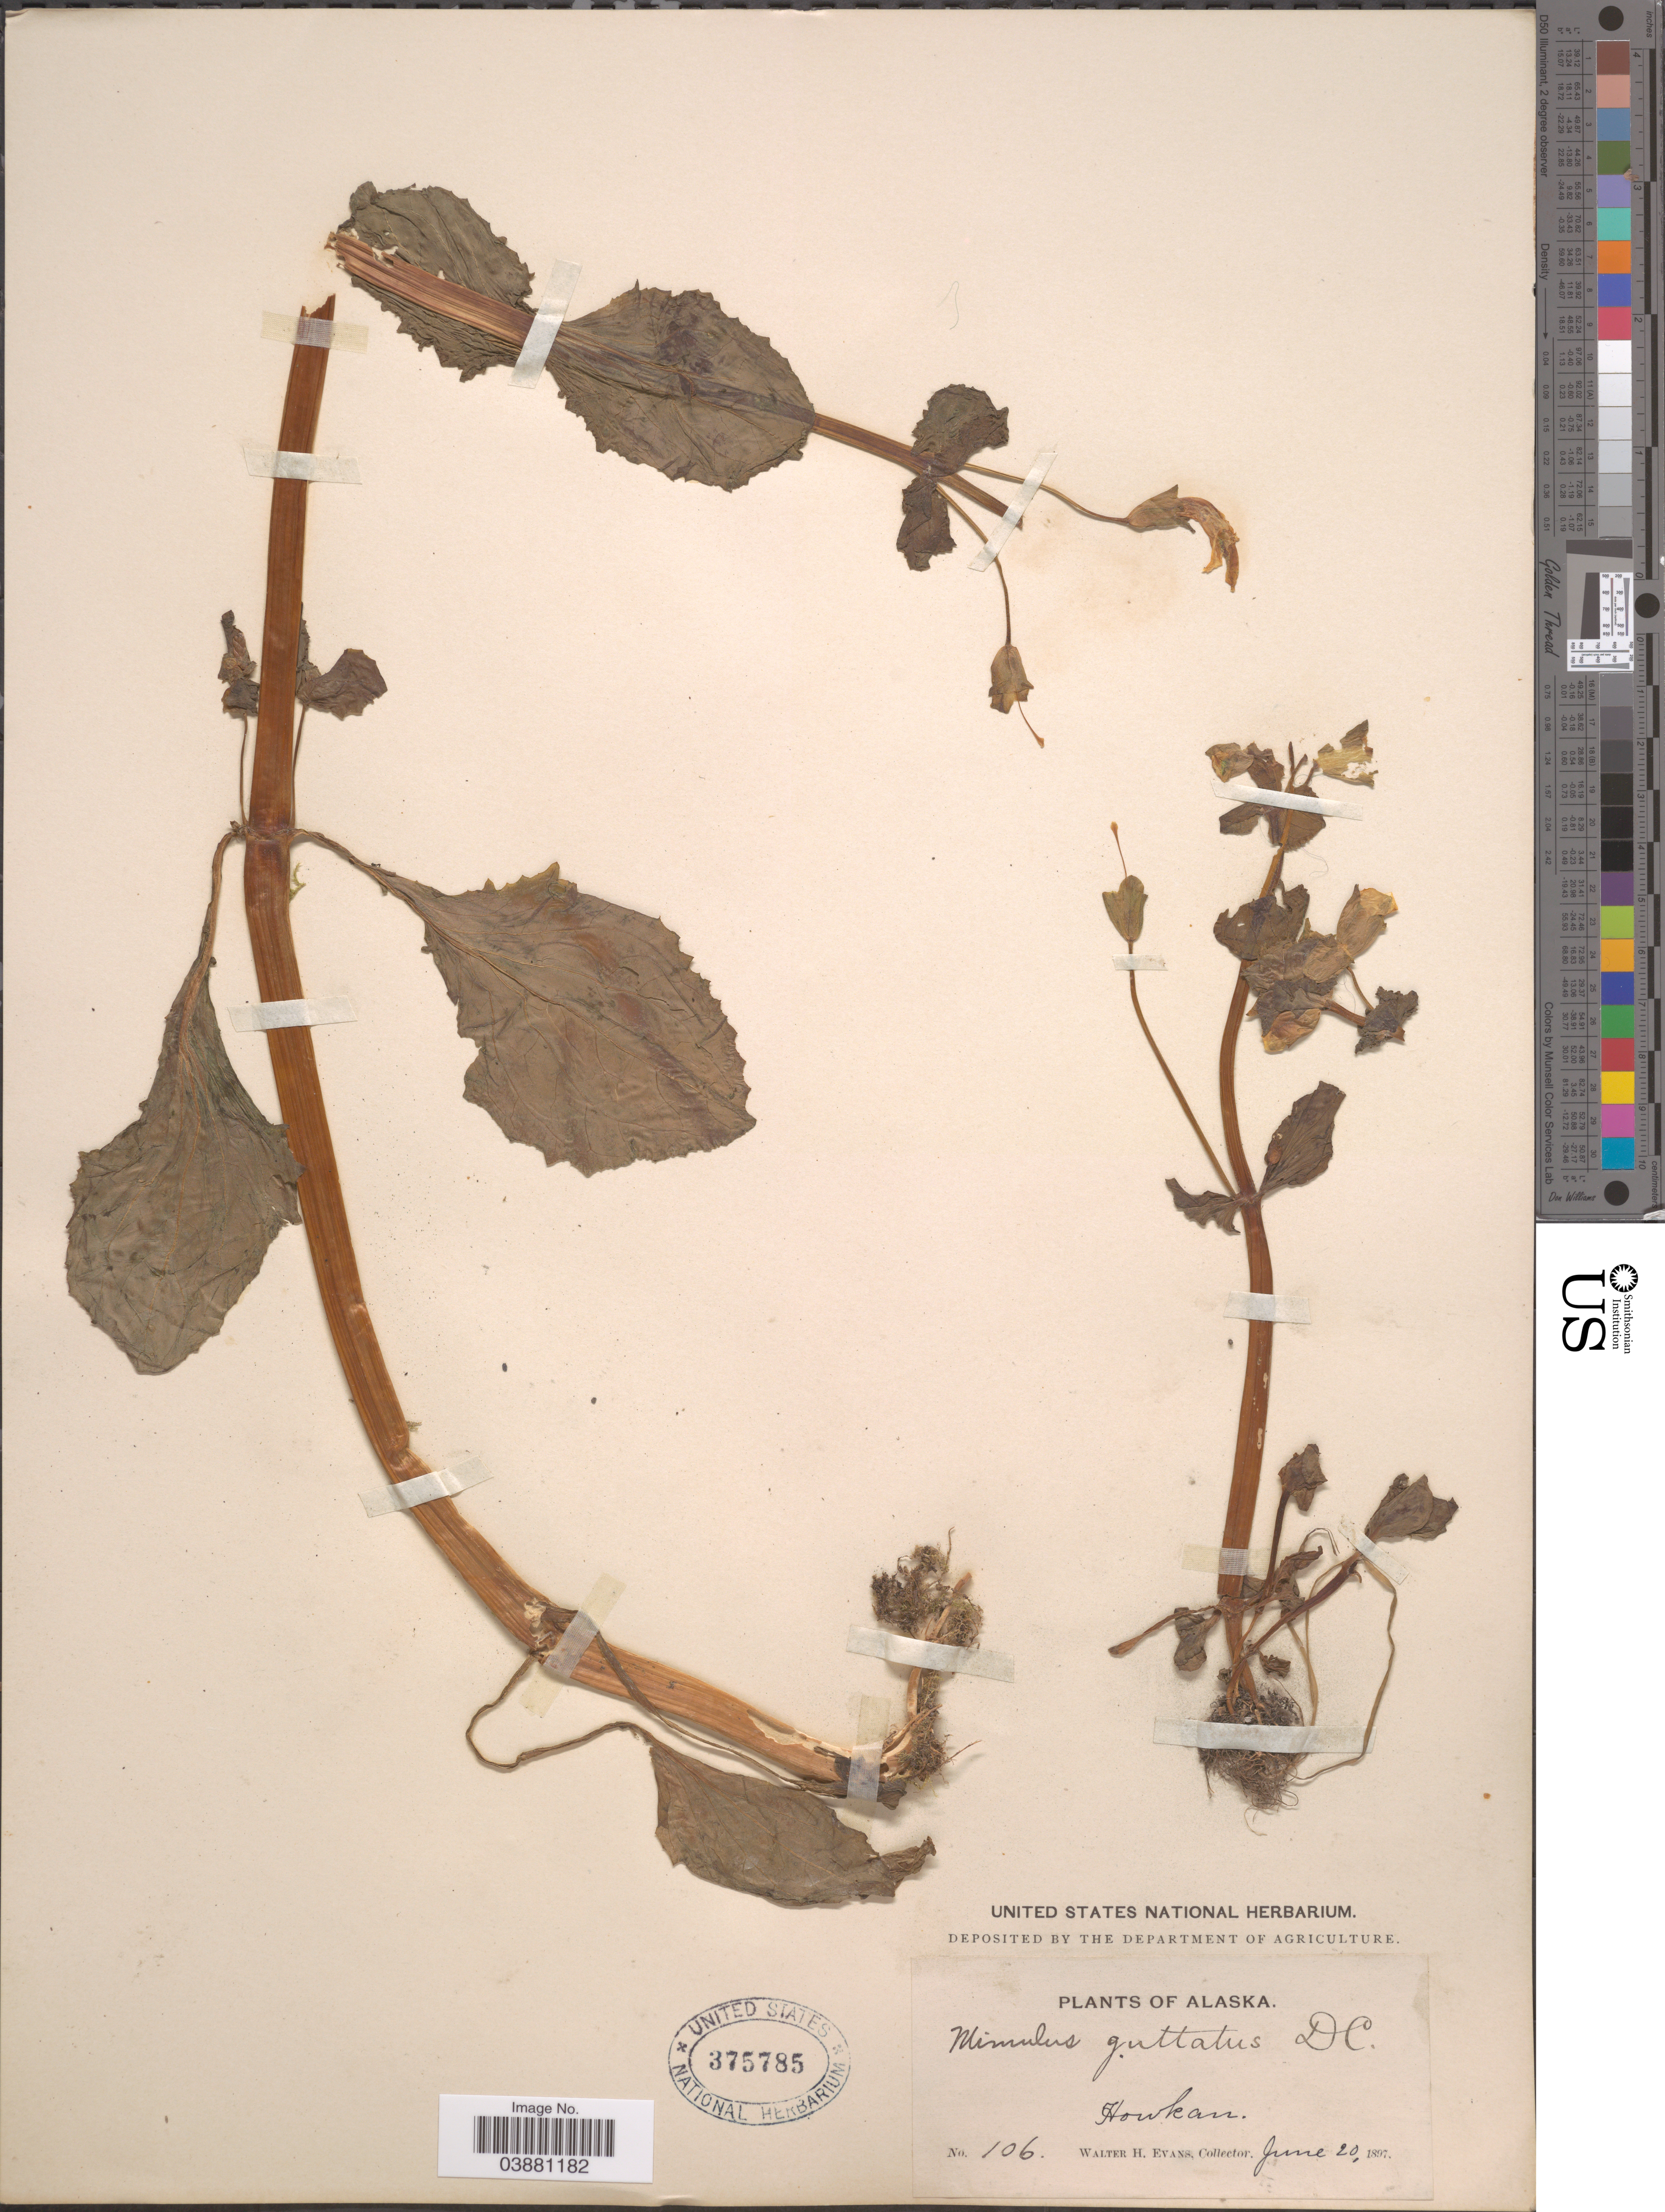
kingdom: Plantae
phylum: Tracheophyta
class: Magnoliopsida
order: Lamiales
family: Phrymaceae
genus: Mimulus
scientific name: Mimulus guttatus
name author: DC.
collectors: W. H. Evans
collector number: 106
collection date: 1897-06-20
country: United States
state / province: Alaska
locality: Howkan.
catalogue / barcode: US 375785